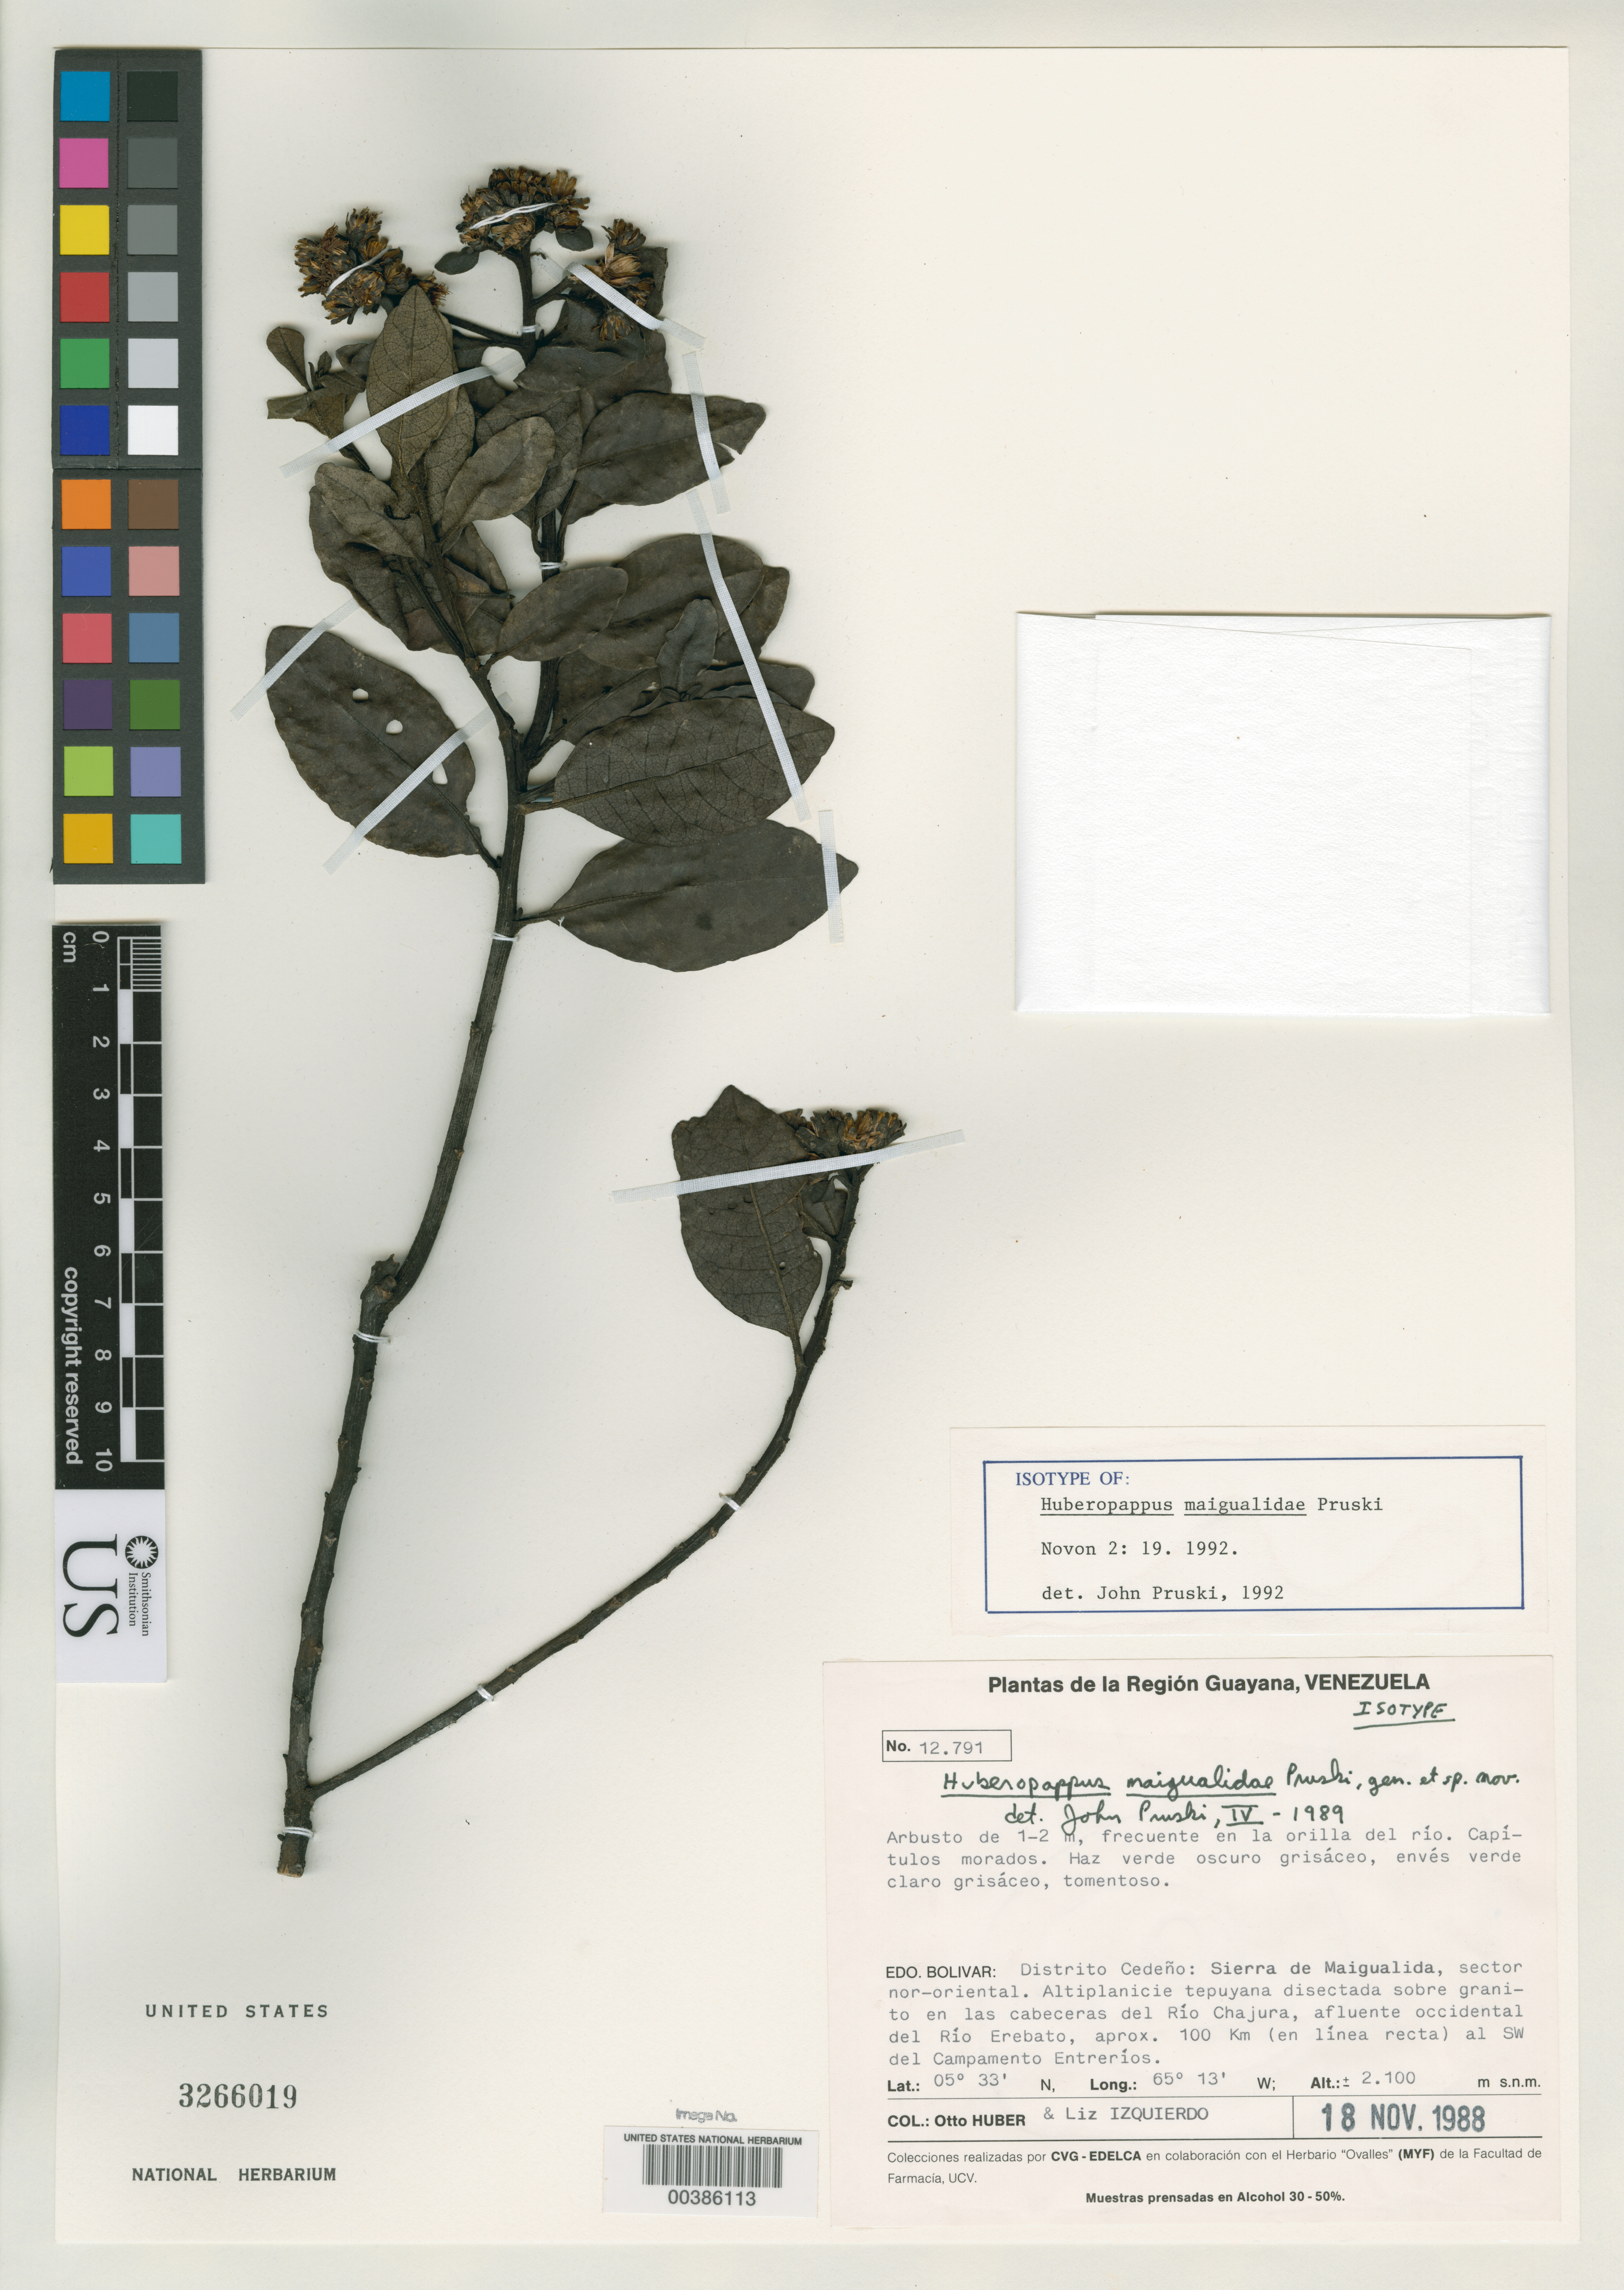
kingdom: Plantae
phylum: Tracheophyta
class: Magnoliopsida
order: Asterales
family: Asteraceae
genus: Huberopappus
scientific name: Huberopappus maigualidae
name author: Pruski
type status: Isotype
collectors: O. Huber & L. Izquierdo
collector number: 12791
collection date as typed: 18 Nov 1988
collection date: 1988-11-18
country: Venezuela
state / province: Bolivar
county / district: Cedeno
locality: Sierra de Maigualida, sector nor-oriental, cabeceras del Rio Chajura, afluente occidental del Rio Erebato. [Sierra de Maigualida, northeastern sector, headwaters of the Rio Chajura, western tributary of the Rio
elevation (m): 2100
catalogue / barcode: US 3266019